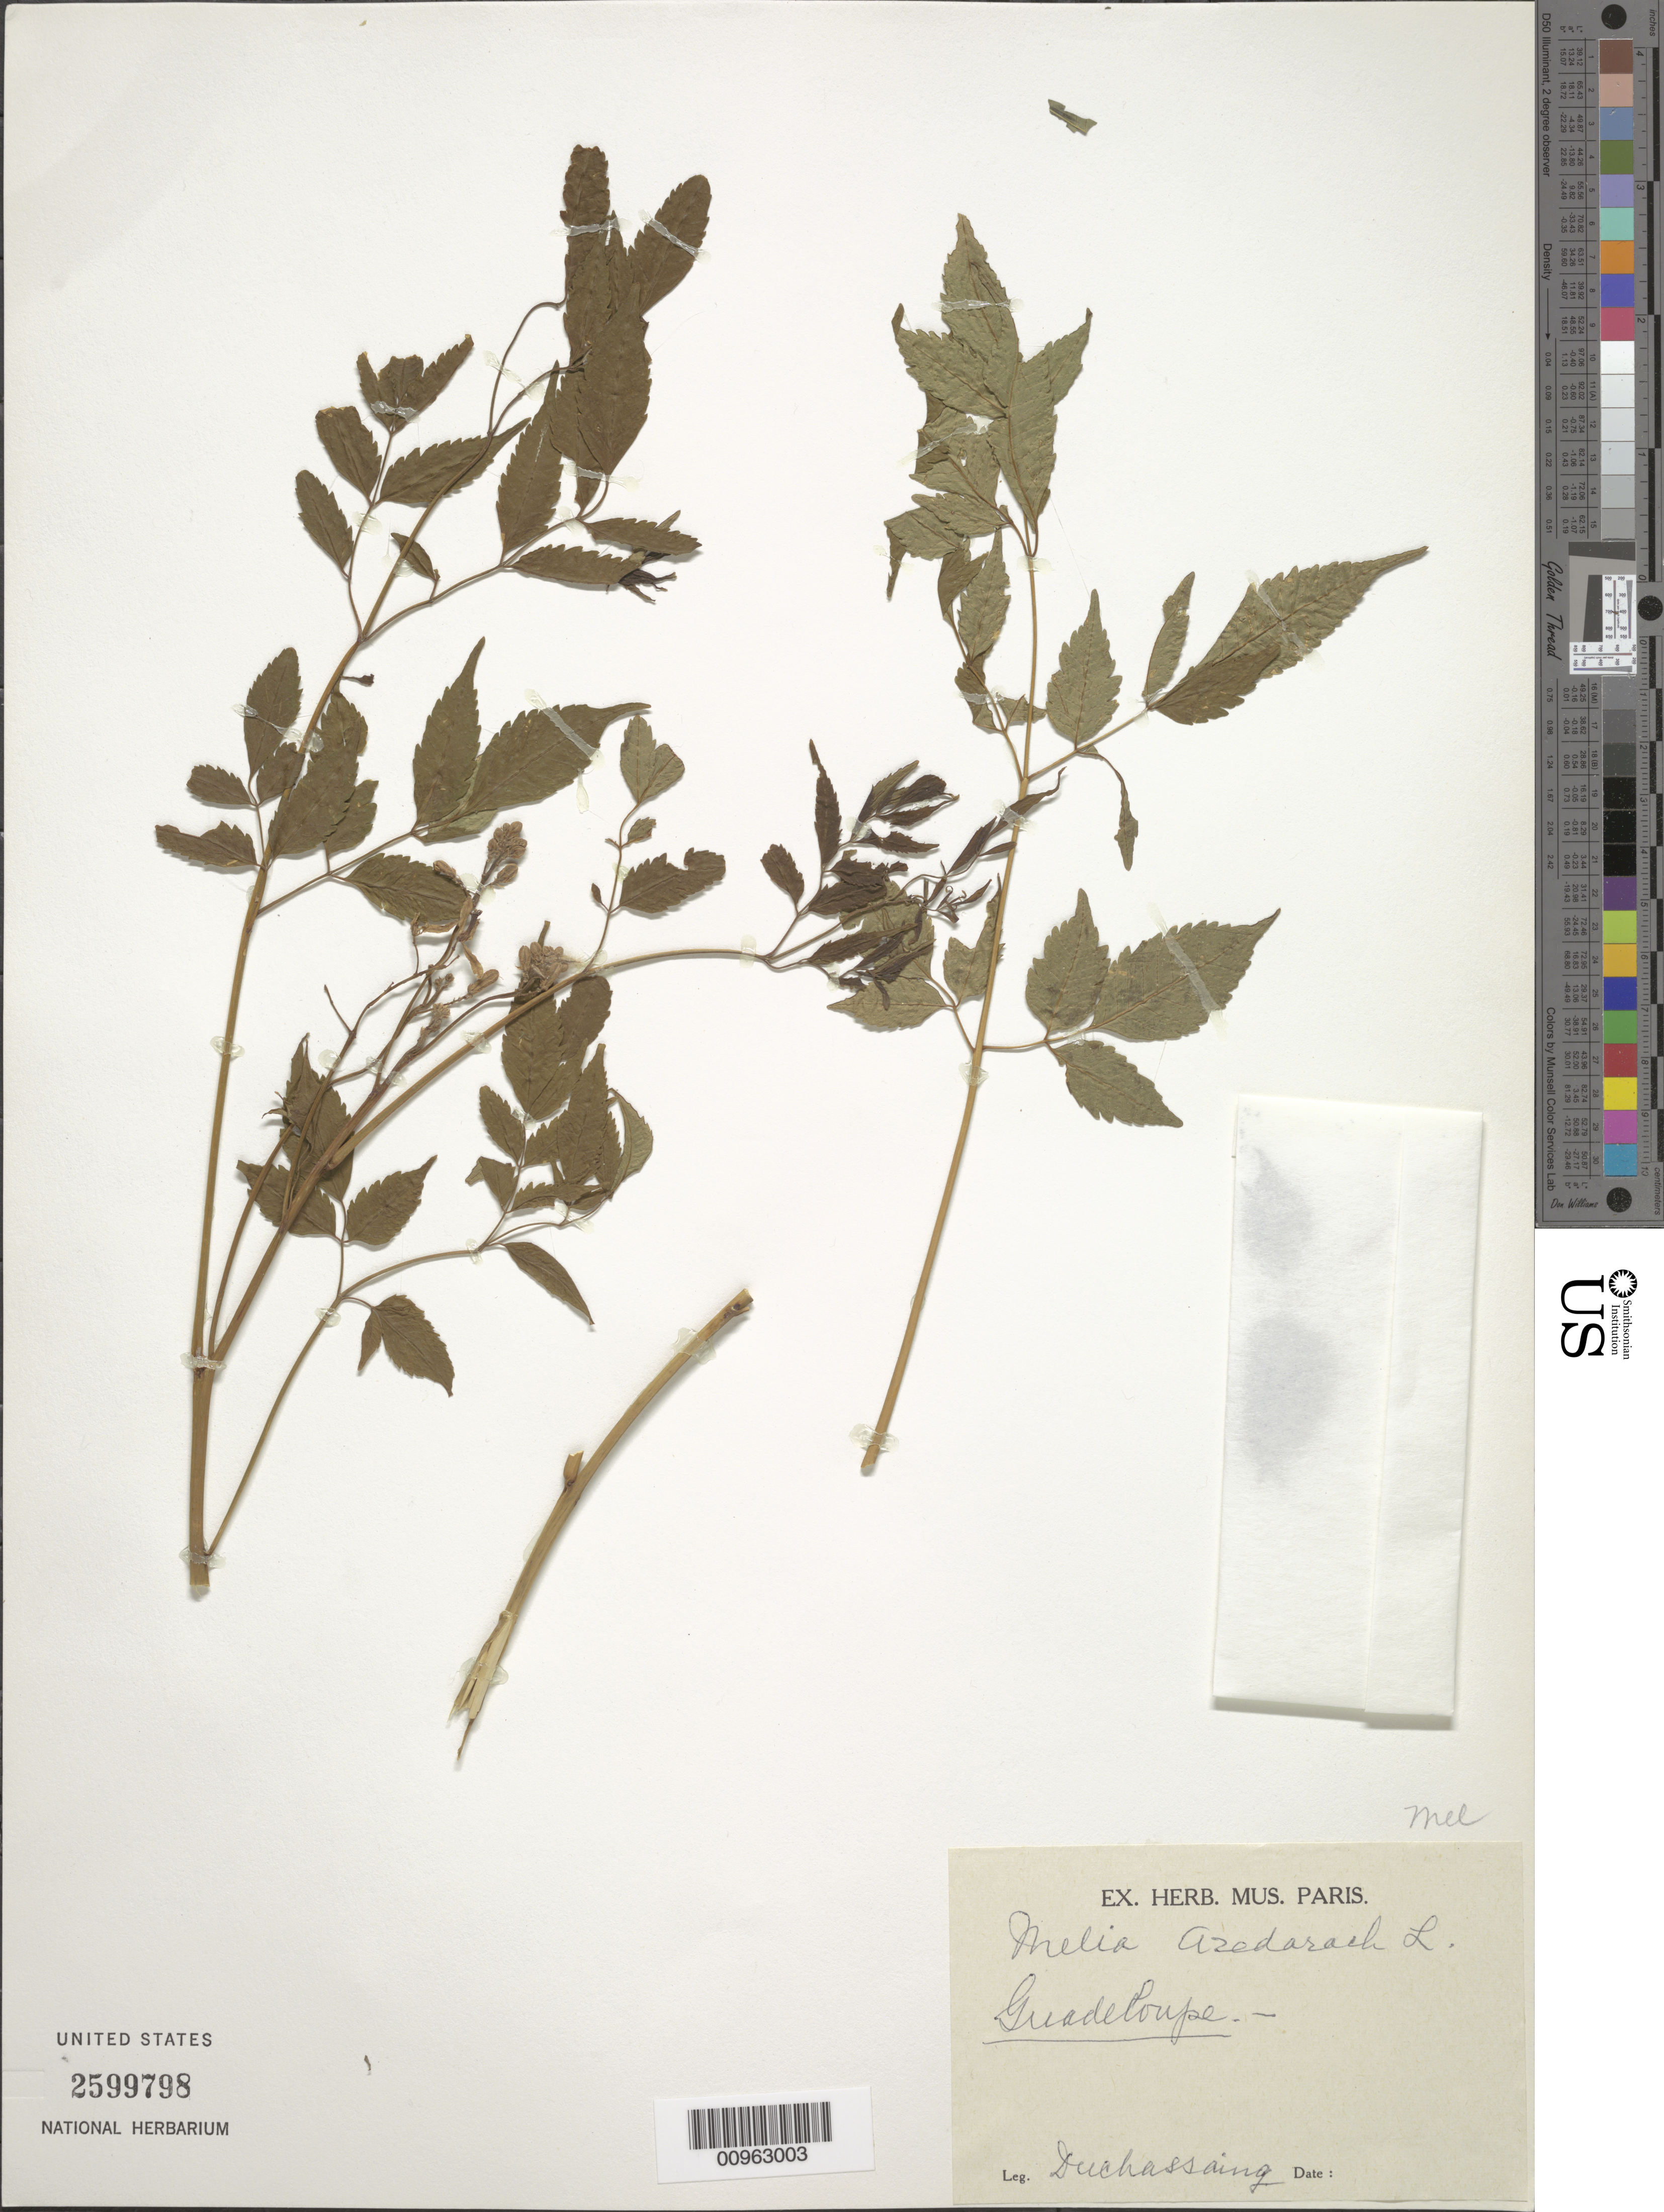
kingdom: Plantae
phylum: Tracheophyta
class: Magnoliopsida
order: Sapindales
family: Meliaceae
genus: Melia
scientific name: Melia azedarach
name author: L.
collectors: -. Duchassaing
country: Guadeloupe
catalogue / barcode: US 2599798